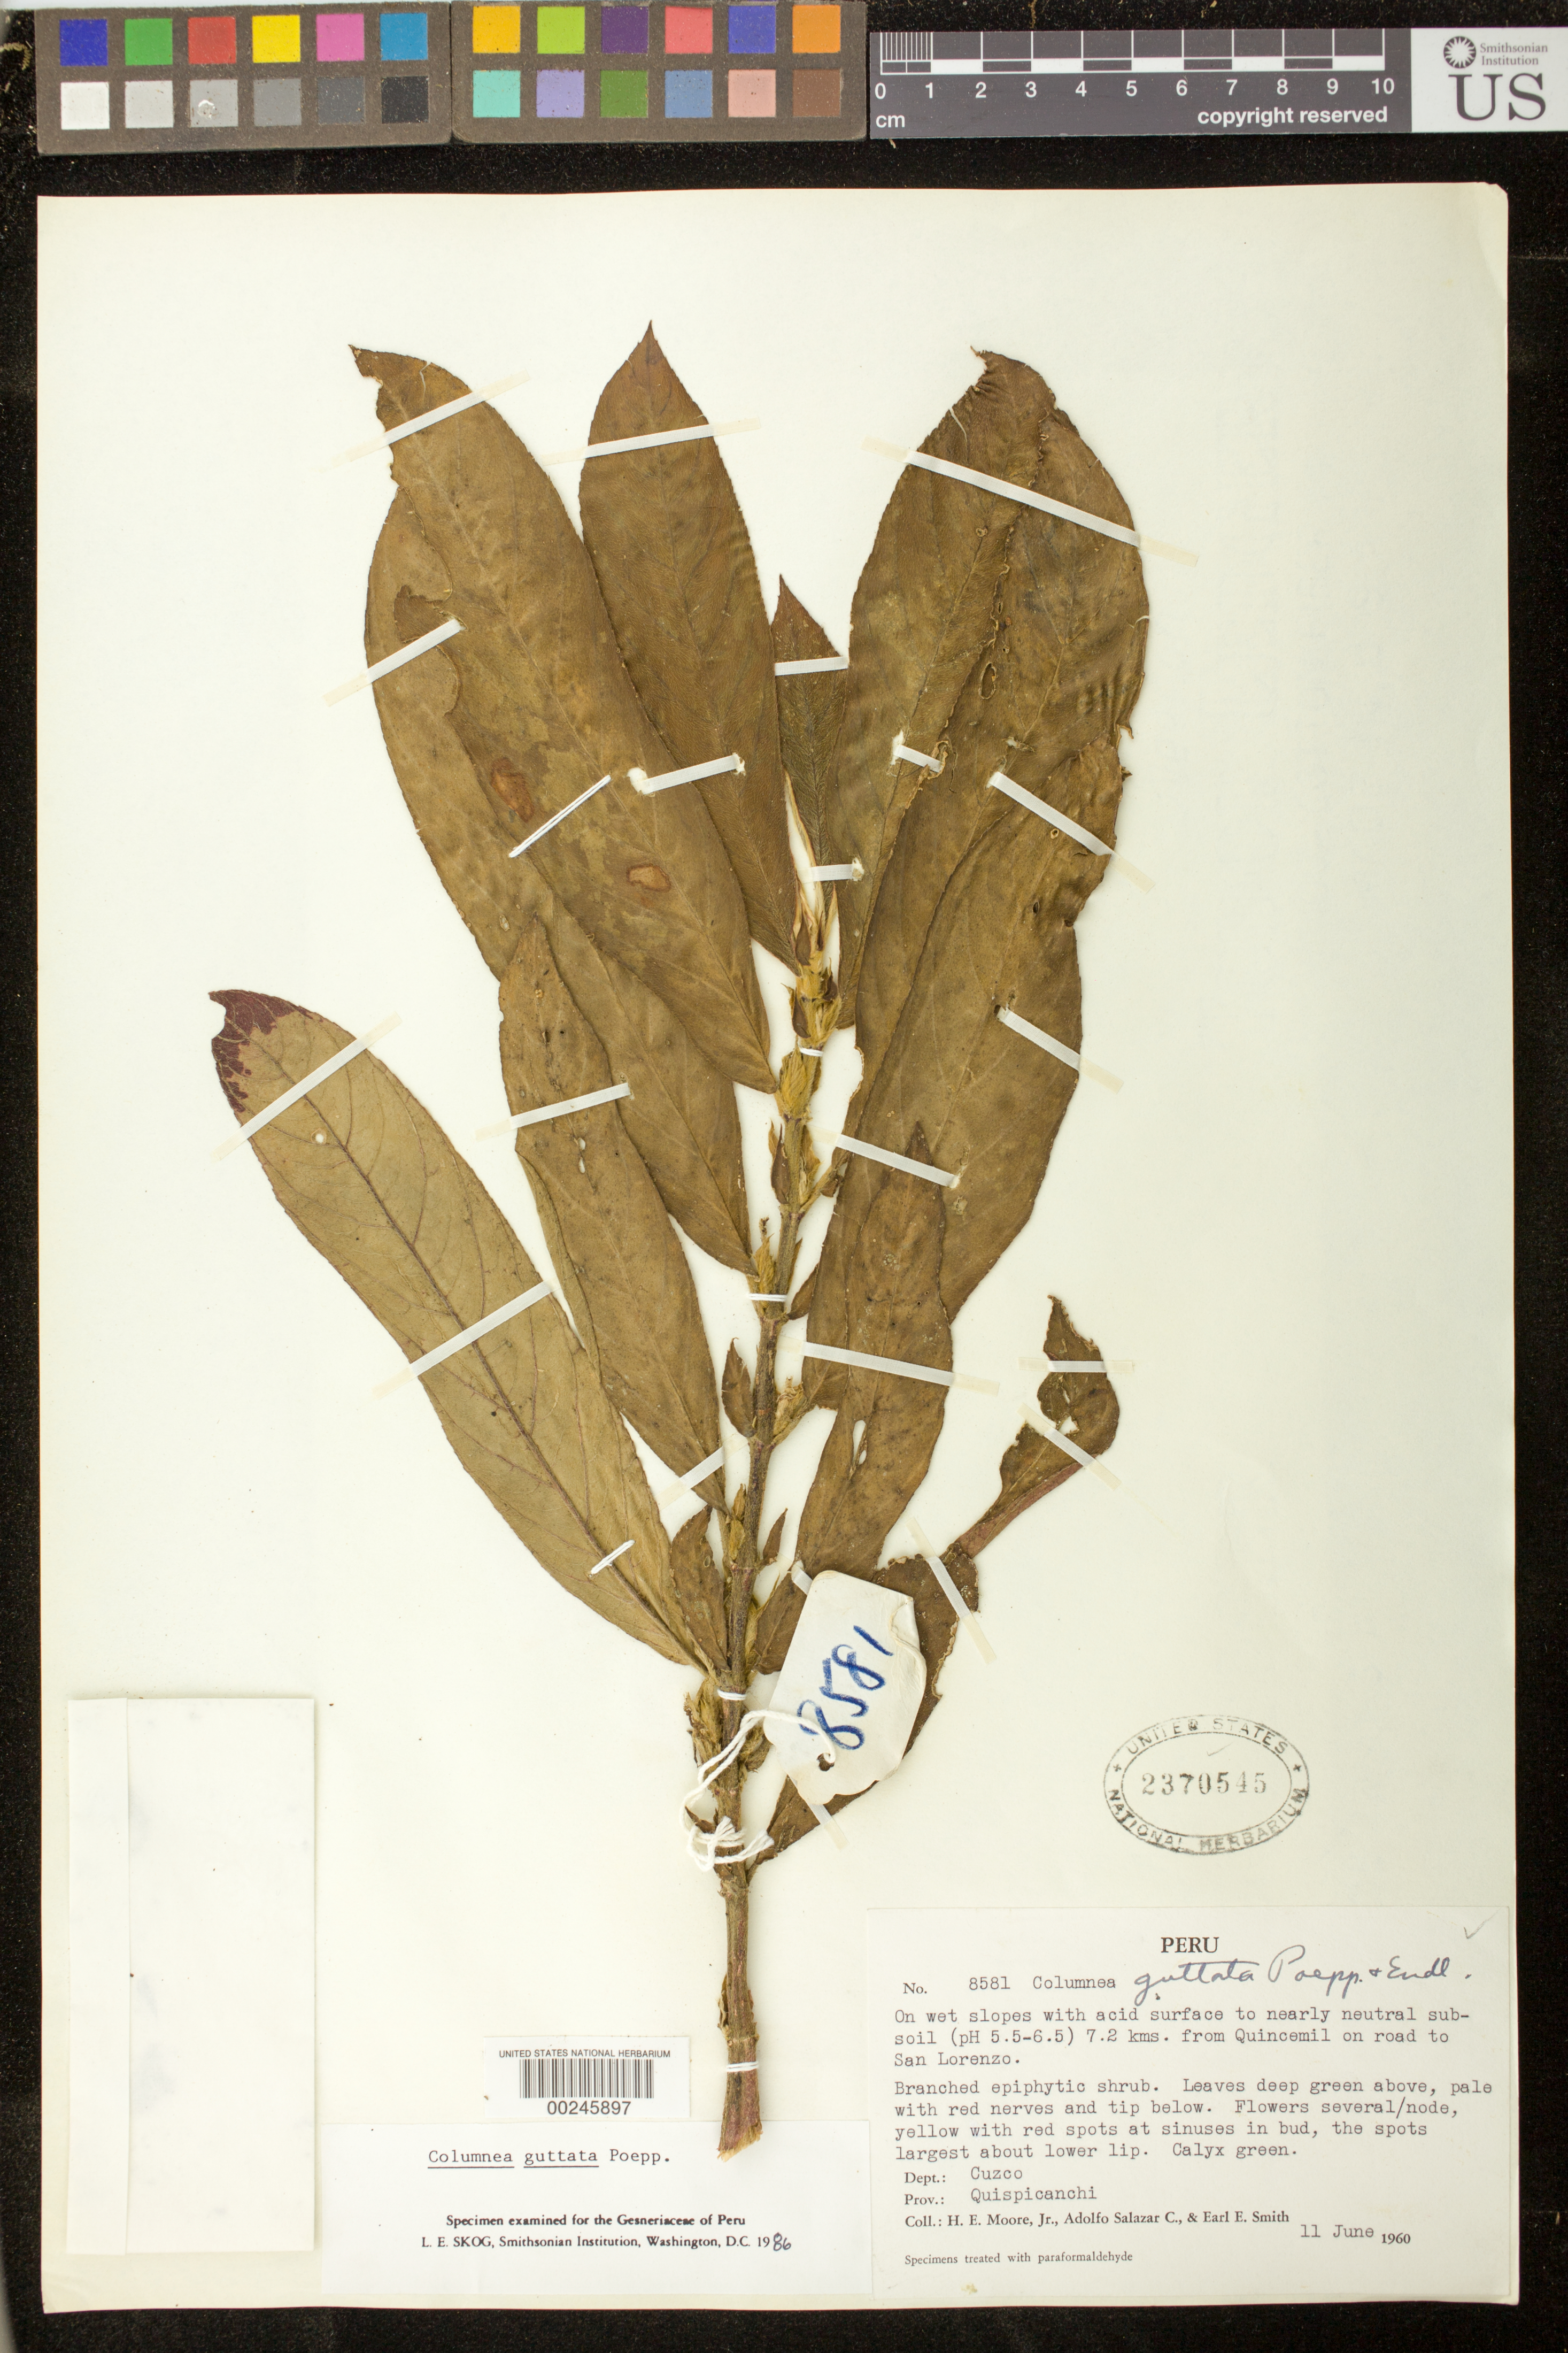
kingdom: Plantae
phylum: Tracheophyta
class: Magnoliopsida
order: Lamiales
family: Gesneriaceae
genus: Columnea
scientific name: Columnea guttata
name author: Poepp.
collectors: H. E. Moore, A. Salazar C. & E. E. Smith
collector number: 8581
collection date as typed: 11 Jun 1960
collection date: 1960-06-11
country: Peru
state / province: Cusco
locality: Prov. Quispicanchis; 7.2 km from Quincemil on road to San Lorenzo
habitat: On wet slopes with acid surface to nearly neutral subsoil (ph 5.5-6.5)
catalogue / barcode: US 2370545